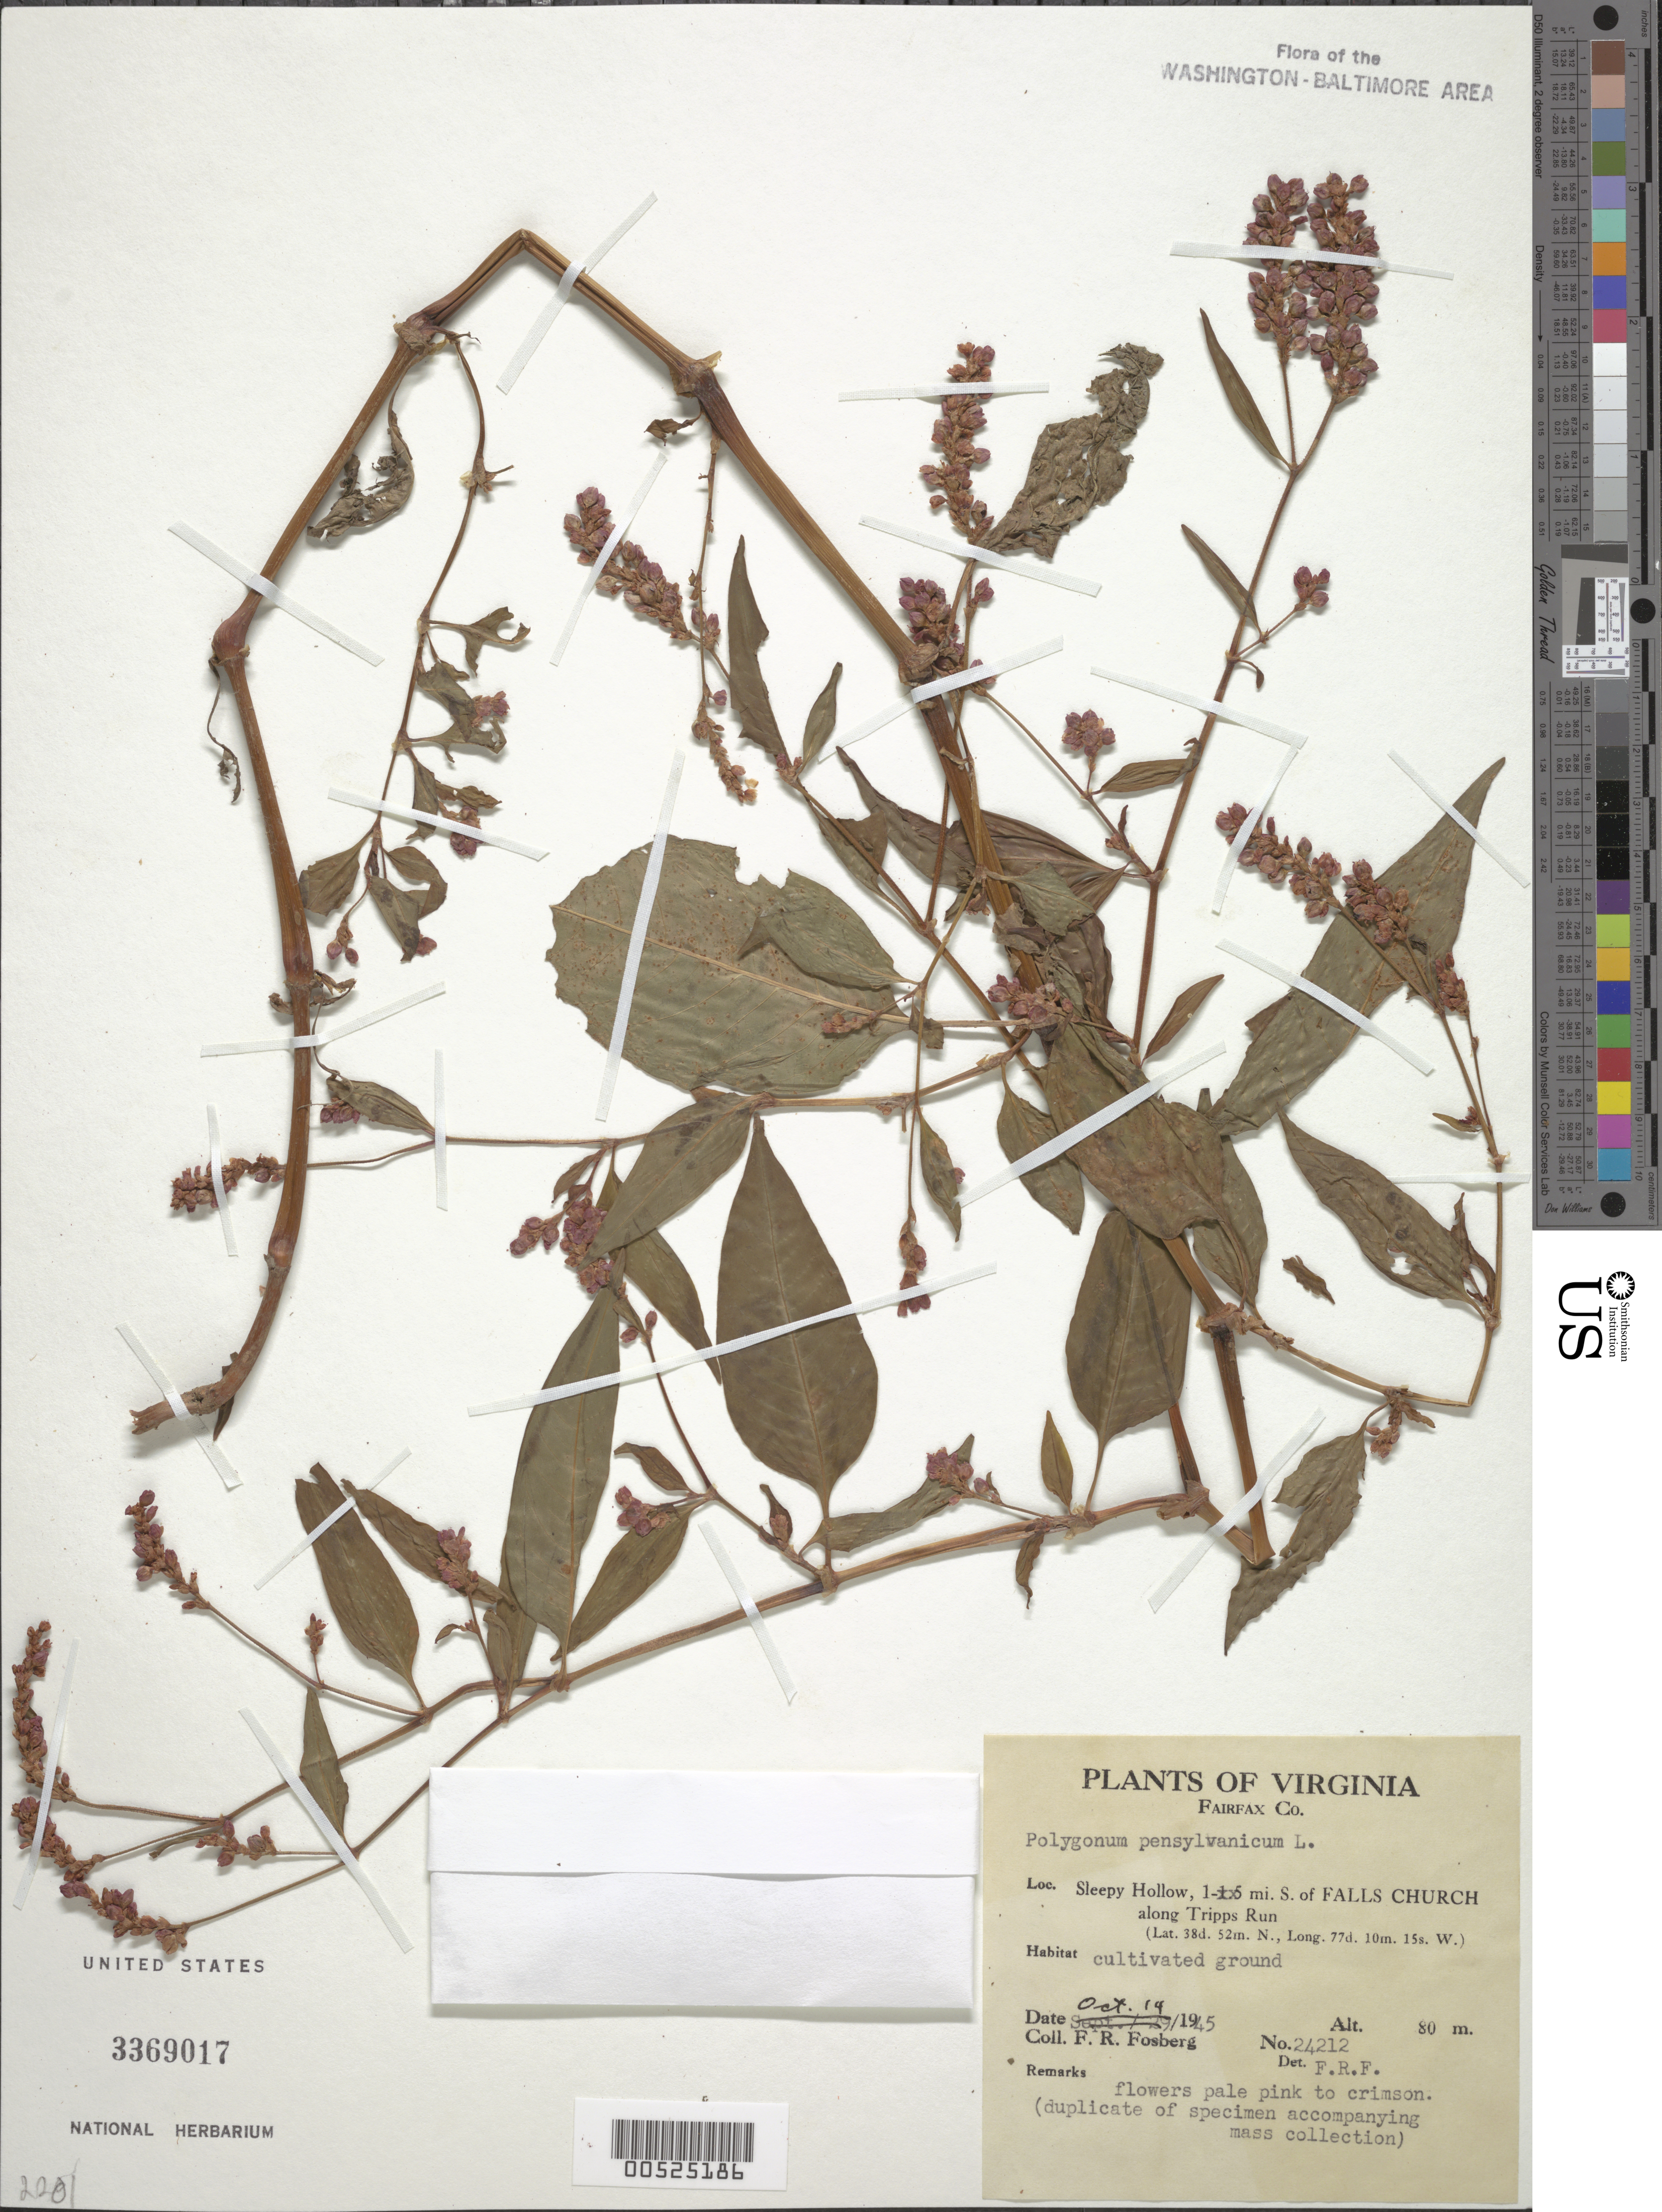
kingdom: Plantae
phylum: Tracheophyta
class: Magnoliopsida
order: Caryophyllales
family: Polygonaceae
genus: Persicaria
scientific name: Persicaria pensylvanica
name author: (L.) M. Gómez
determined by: Atha, D. E.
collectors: F. R. Fosberg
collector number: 24212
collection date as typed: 14 Oct 1945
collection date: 1945-10-14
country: United States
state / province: Virginia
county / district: Fairfax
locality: Sleepy Hollow, 1 mi. S of Falls Church along Tripps Run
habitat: Cultivated ground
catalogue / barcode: US 3369017